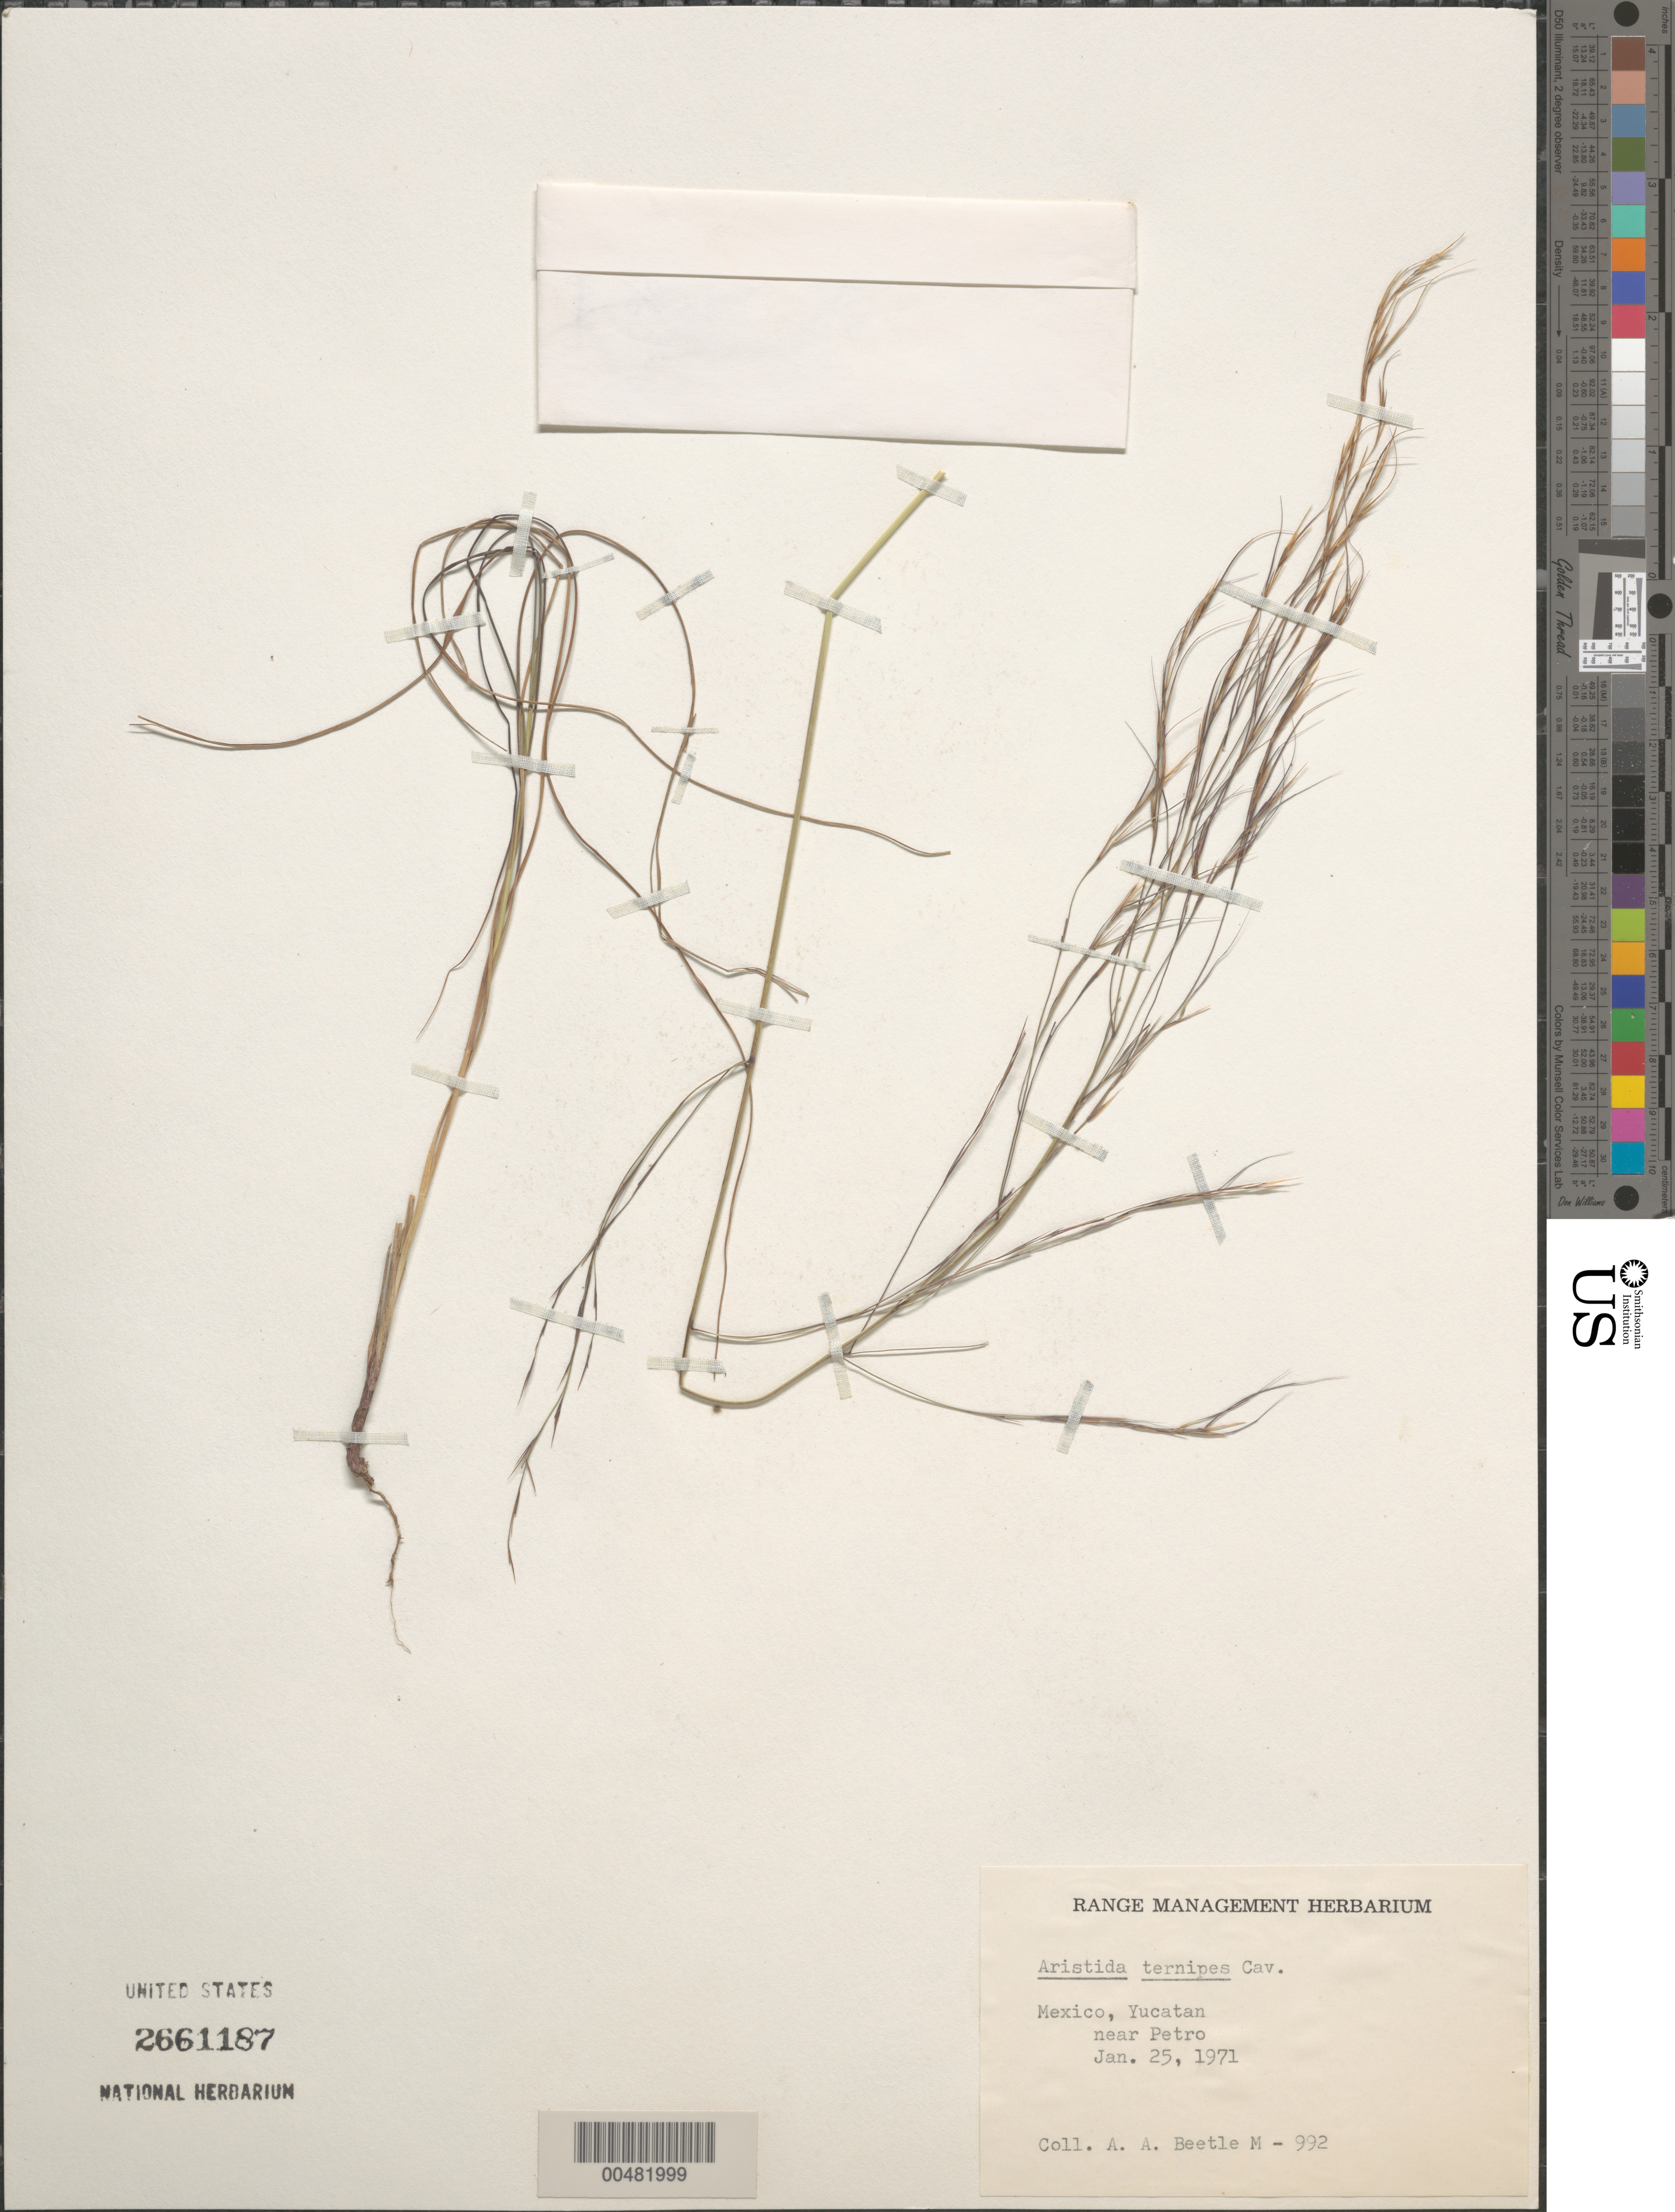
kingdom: Plantae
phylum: Tracheophyta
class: Liliopsida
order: Poales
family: Poaceae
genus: Aristida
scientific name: Aristida ternipes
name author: Cav.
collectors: A. A. Beetle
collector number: M-992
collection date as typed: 25 Jan 1971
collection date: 1971-01-25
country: Mexico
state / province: Yucatan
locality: Near Petro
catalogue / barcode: US 2661187